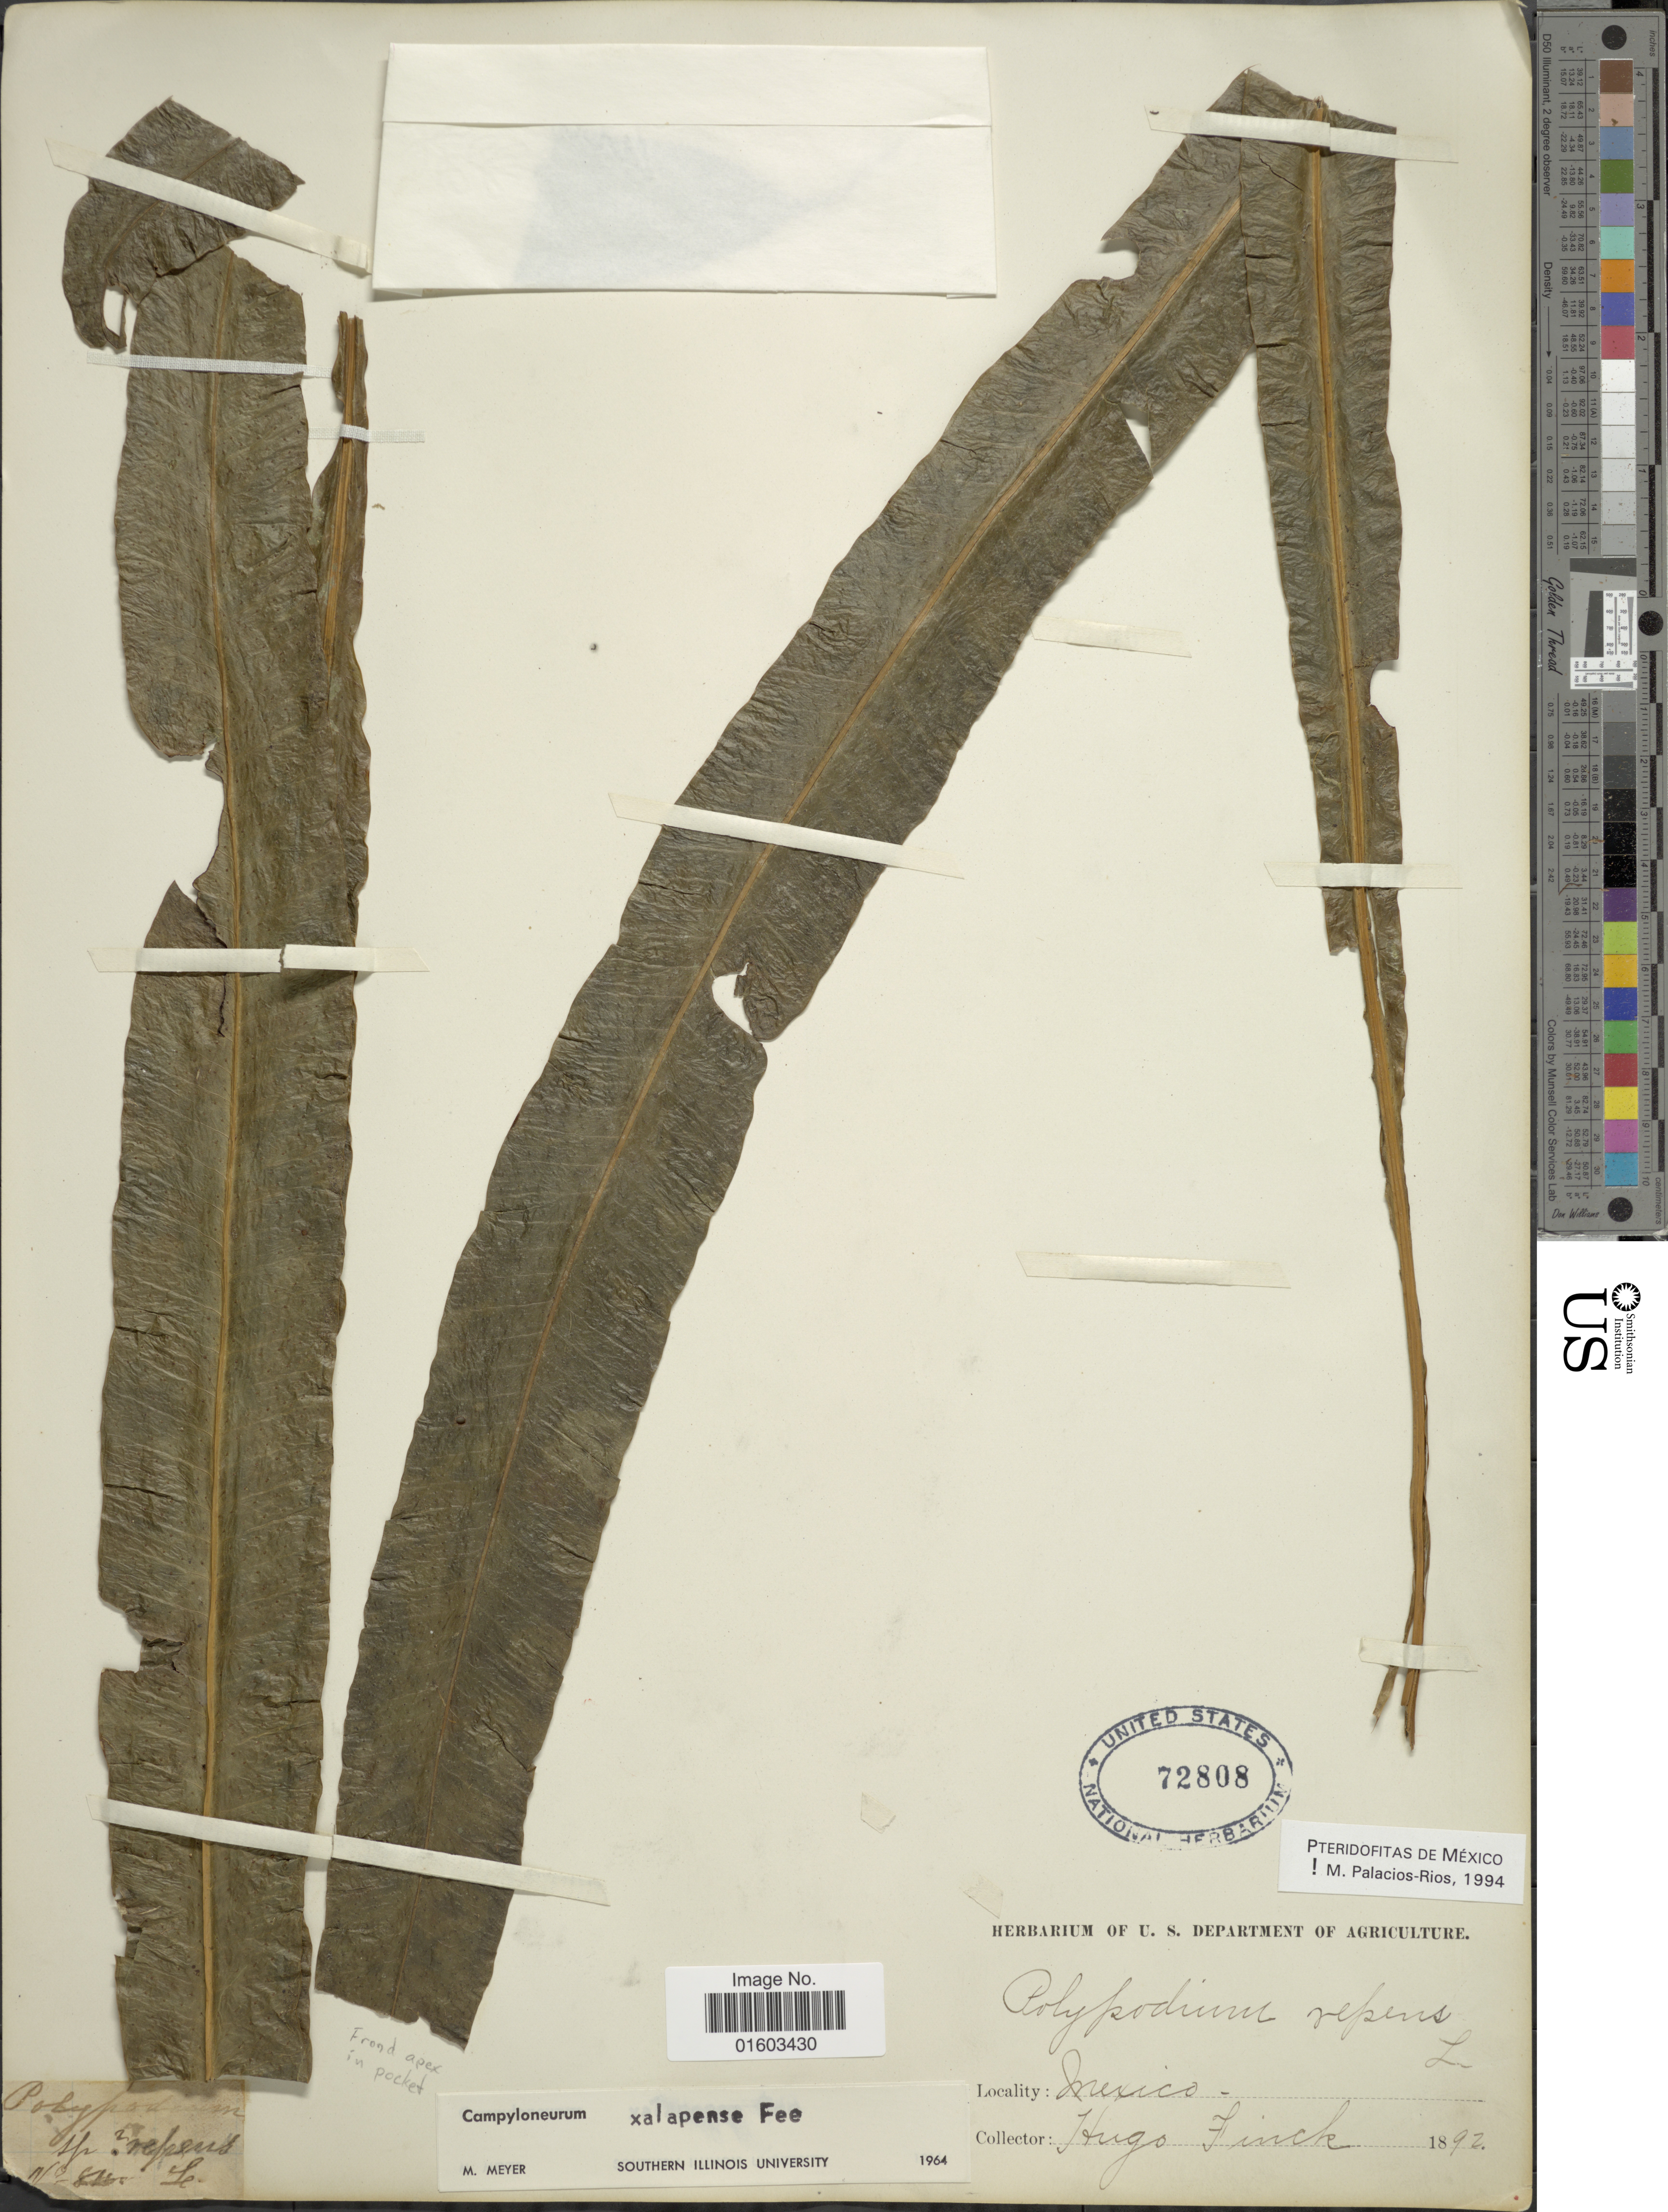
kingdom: Plantae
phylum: Tracheophyta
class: Polypodiopsida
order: Polypodiales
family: Polypodiaceae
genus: Campyloneurum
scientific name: Campyloneurum xalapense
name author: Fée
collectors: H. Finck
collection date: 1892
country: Mexico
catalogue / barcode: US 72808